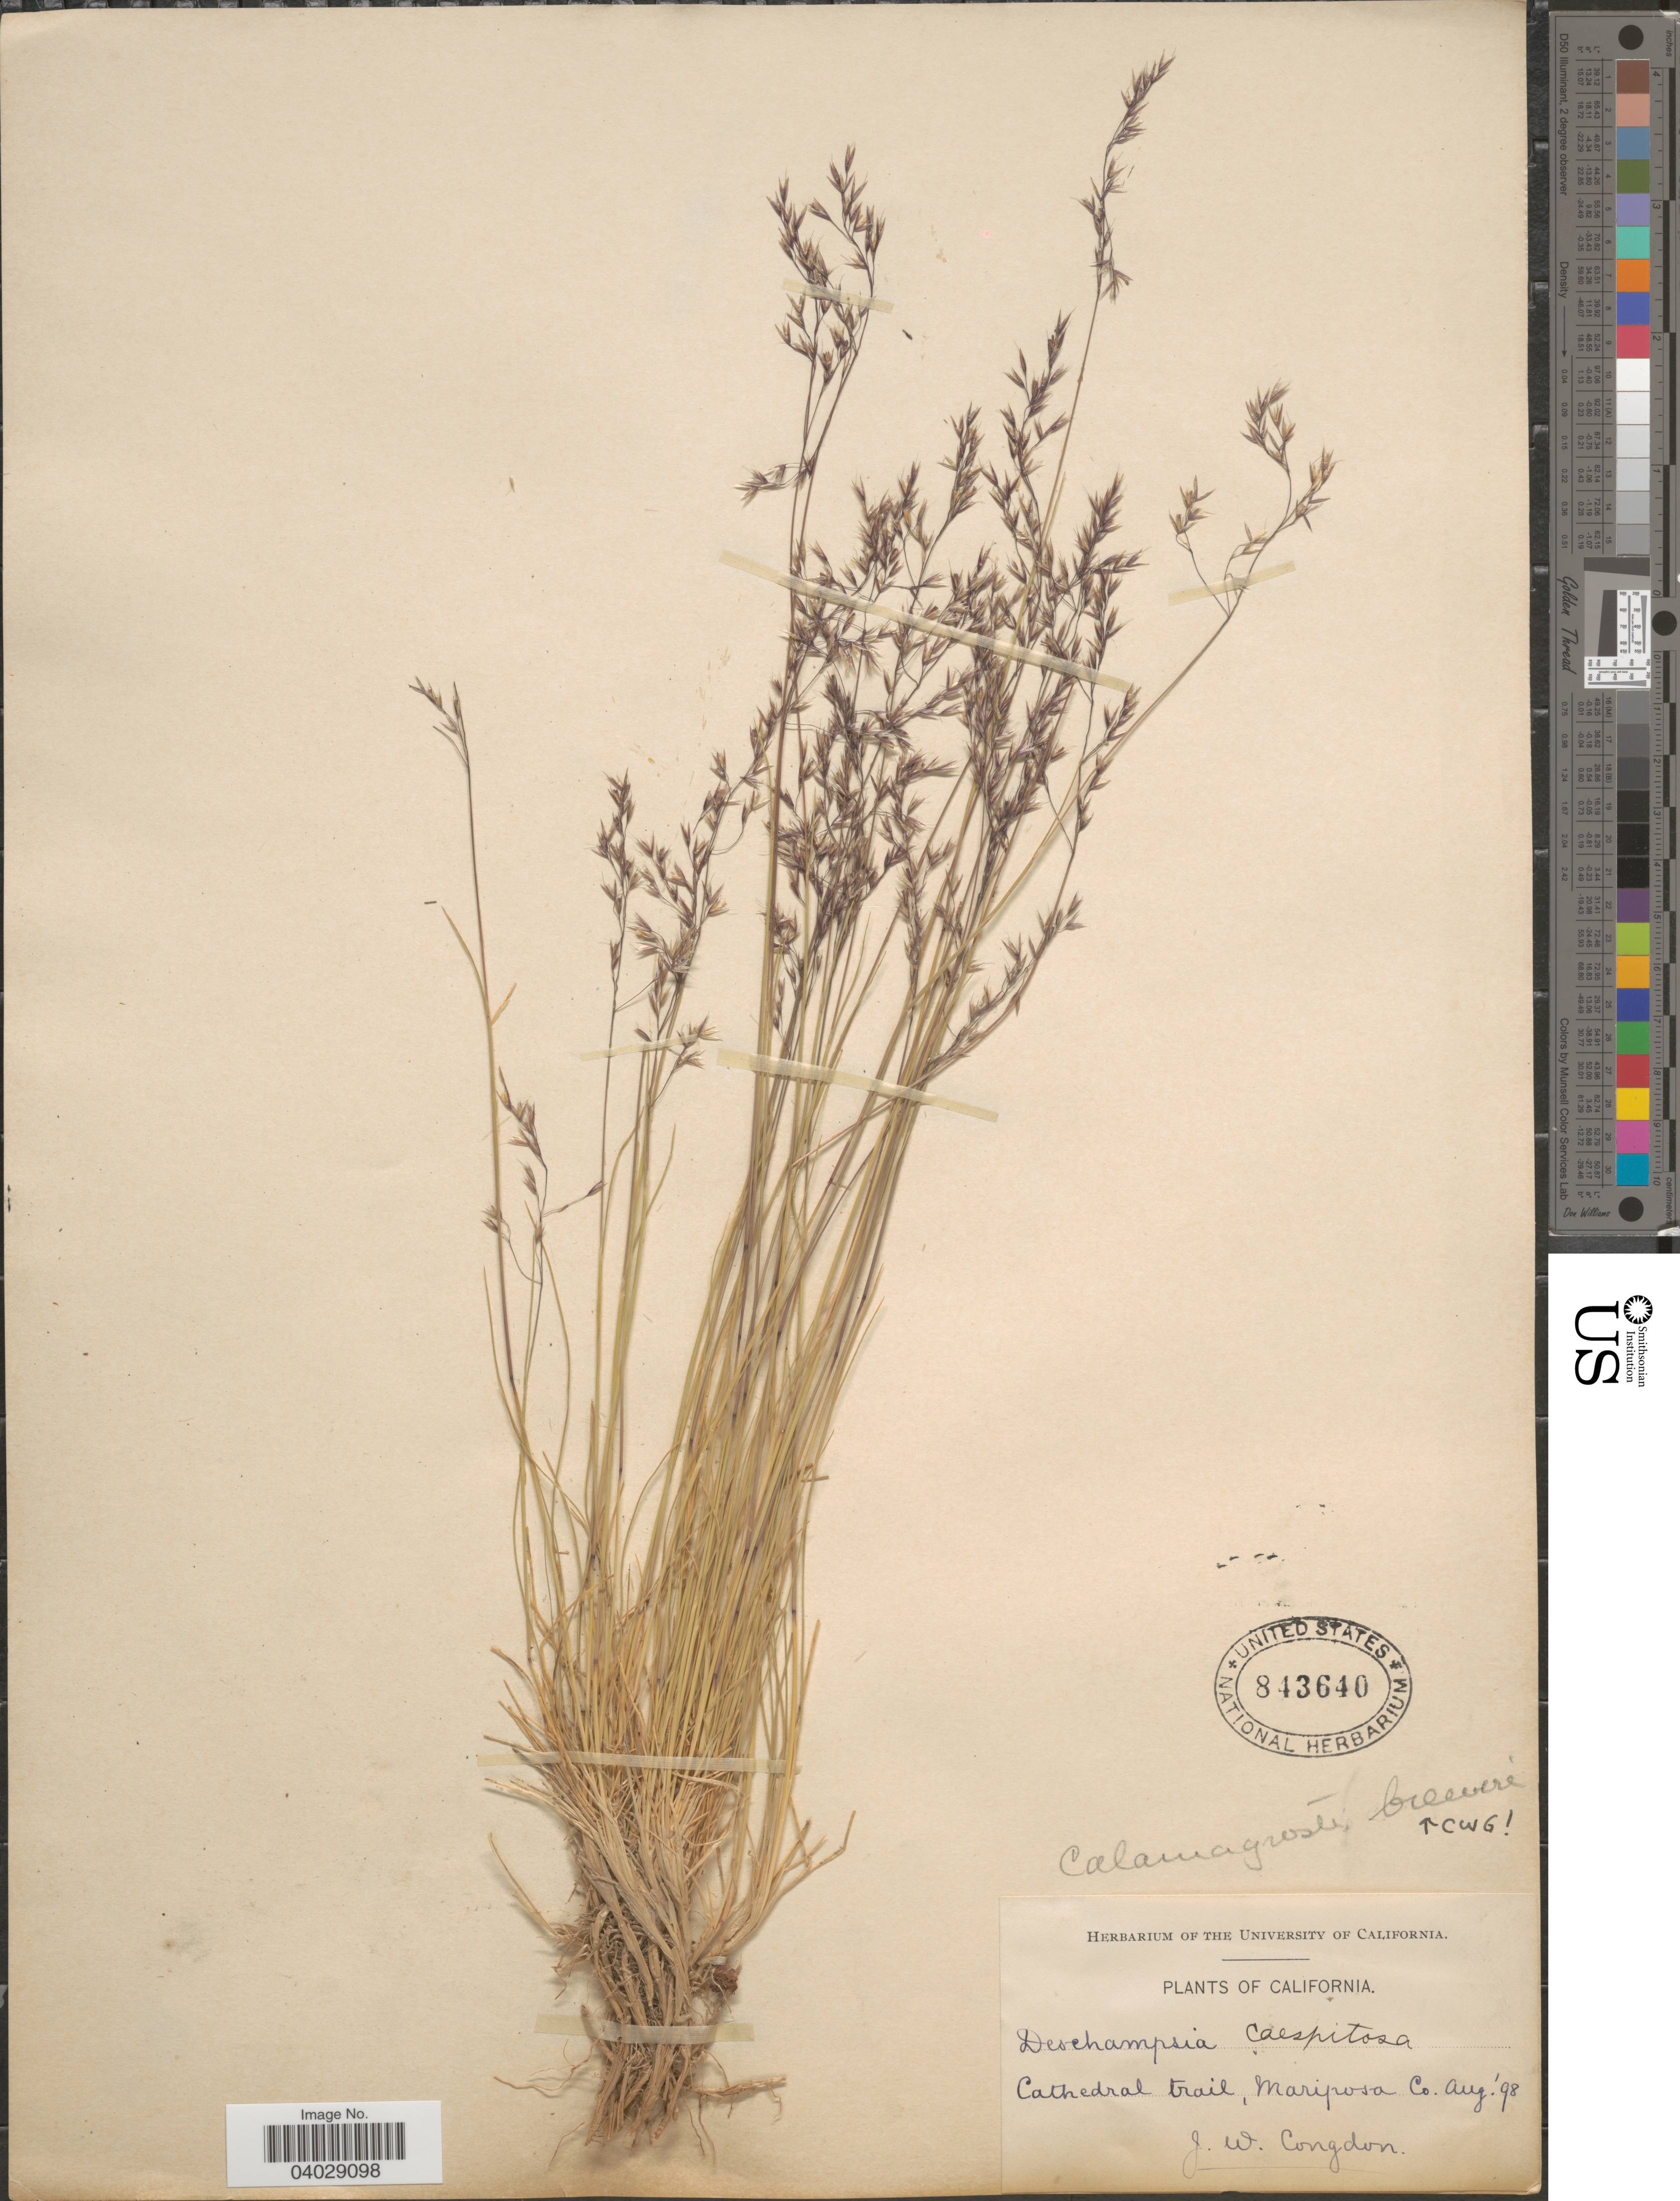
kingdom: Plantae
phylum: Tracheophyta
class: Liliopsida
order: Poales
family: Poaceae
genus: Calamagrostis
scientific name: Calamagrostis muiriana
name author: B.L. Wilson & Sami Gray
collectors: J. W. Congdon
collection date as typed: Transcribed d/m/y: /8/98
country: United States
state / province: California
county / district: Mariposa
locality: Cathedral trail, Mariposa Co.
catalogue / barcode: US 843640